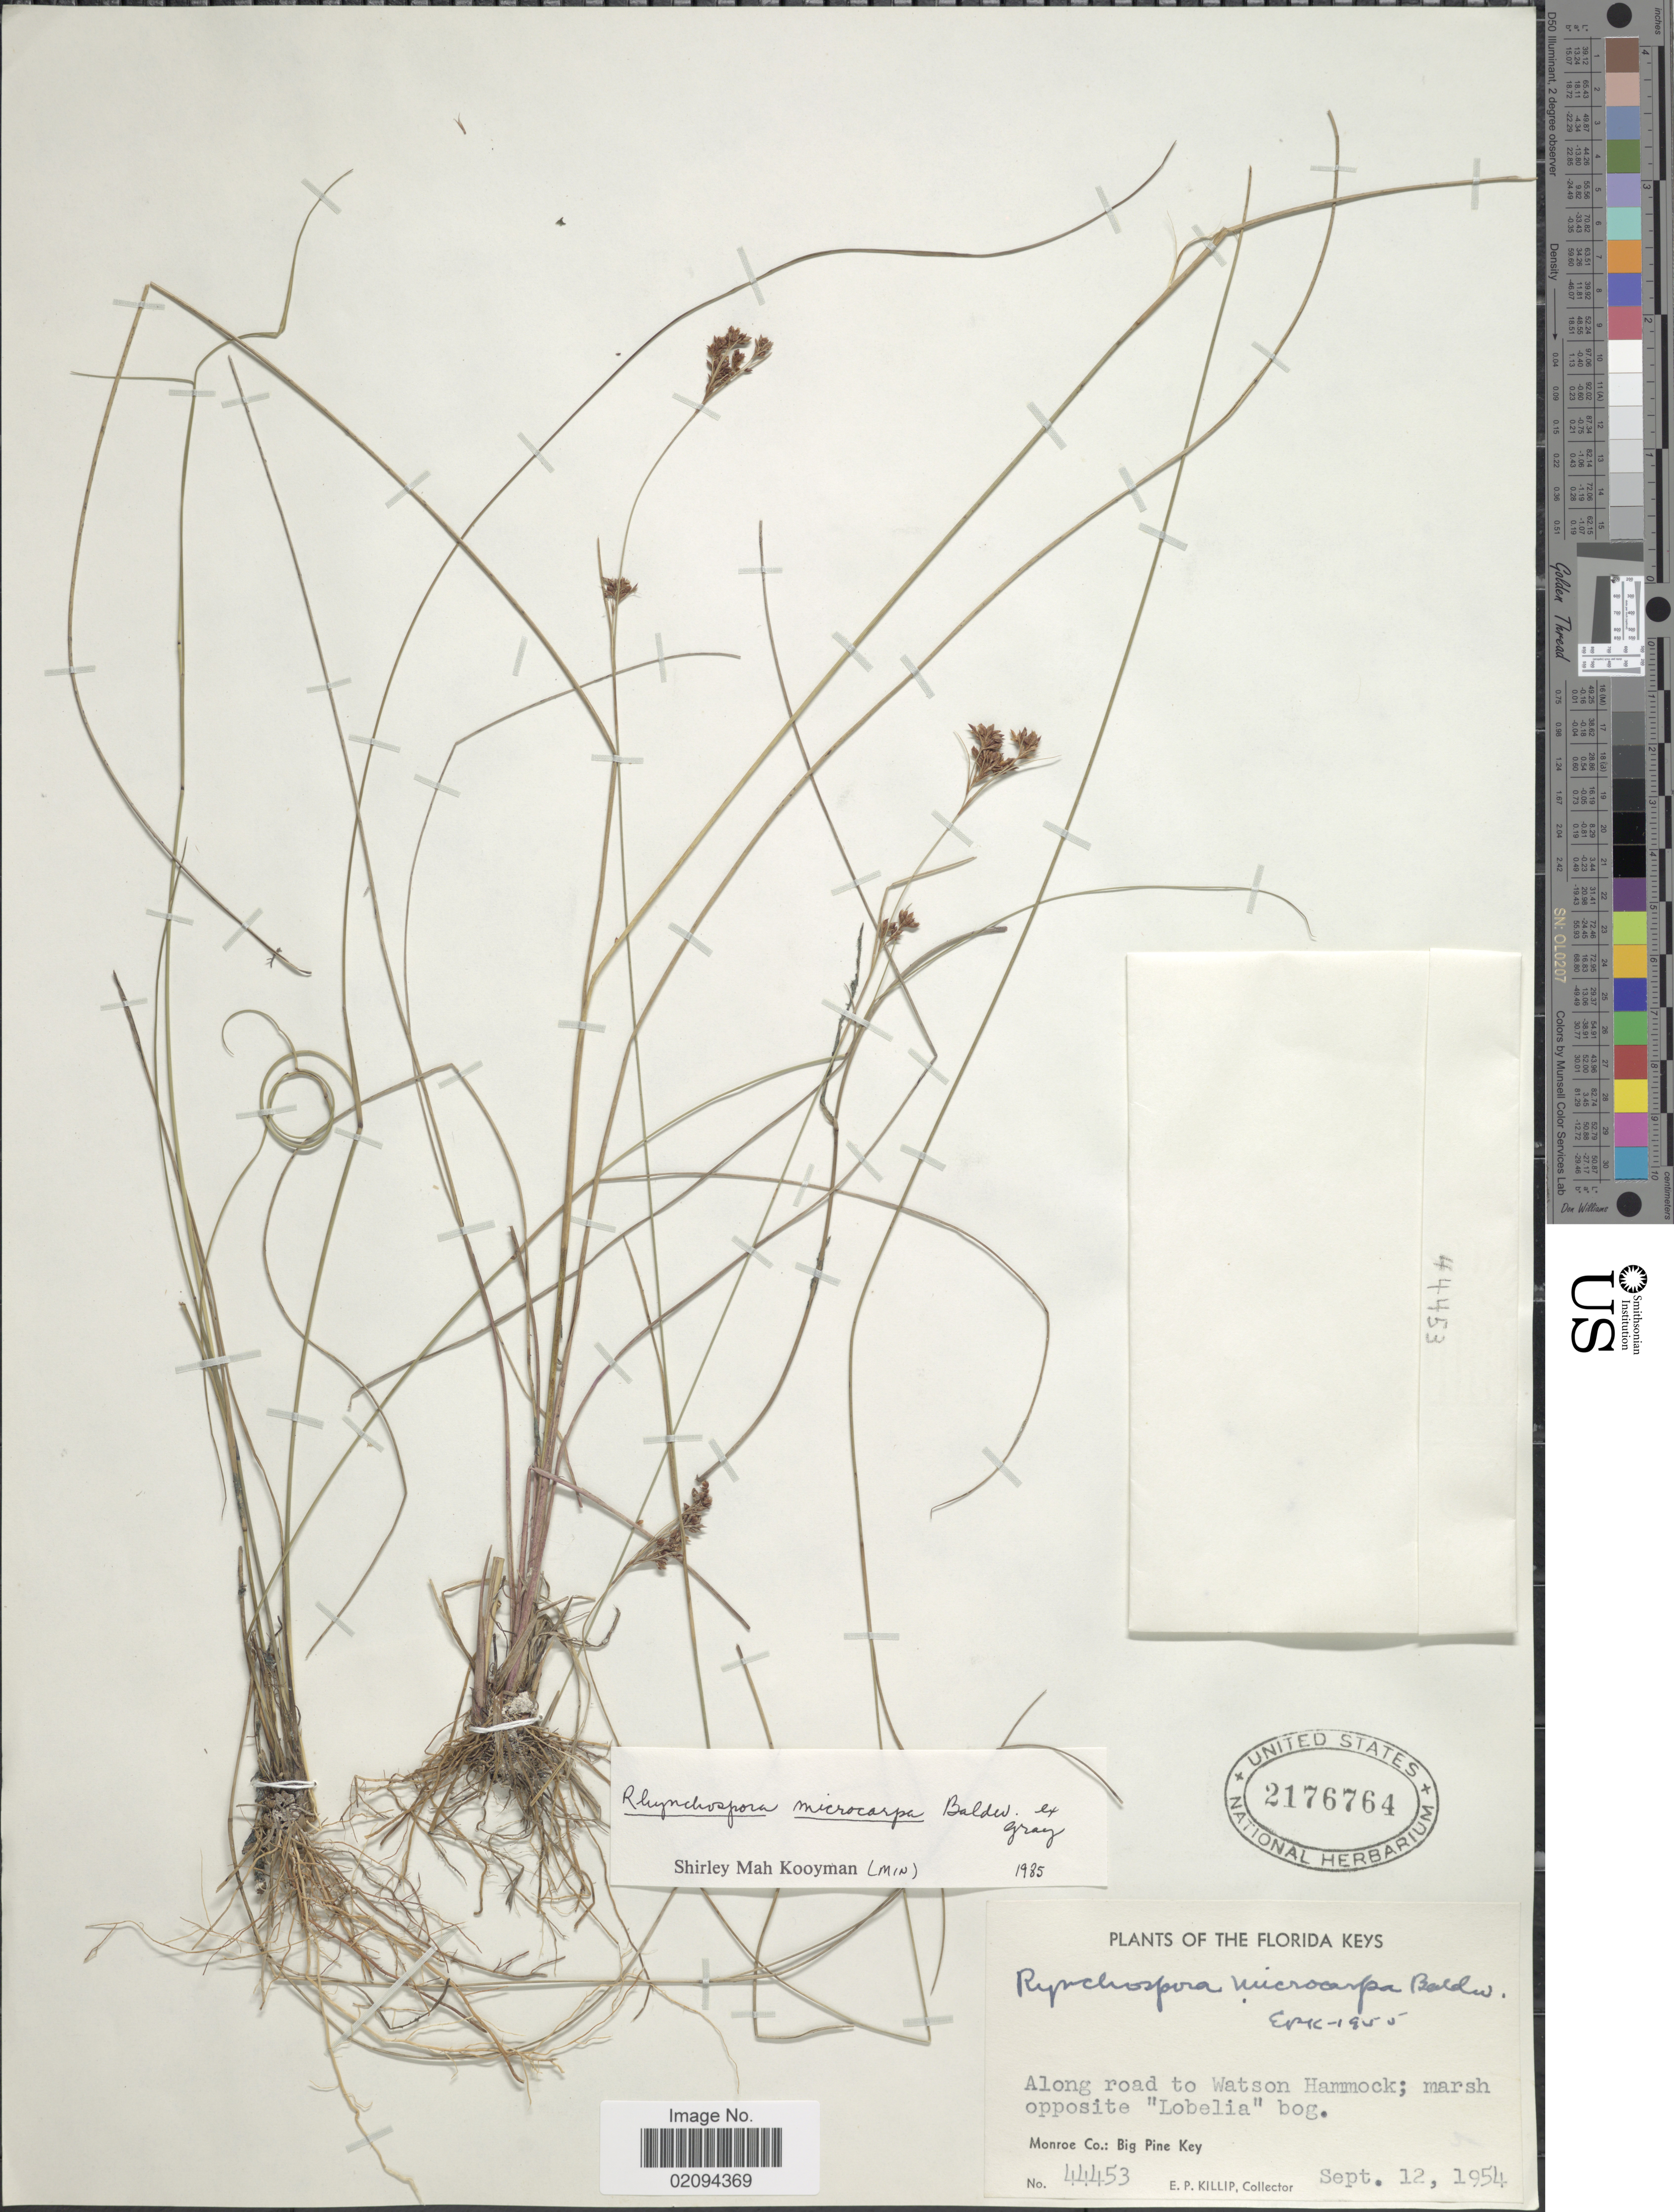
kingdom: Plantae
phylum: Tracheophyta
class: Liliopsida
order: Poales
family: Cyperaceae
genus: Rhynchospora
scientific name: Rhynchospora microcarpa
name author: Baldwin ex A. Gray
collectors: E. P. Killip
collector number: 44453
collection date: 1954-09-12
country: United States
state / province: Florida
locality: Florida Keys. Along road to Watson Hammock; marsh opposite "Lobelia" bog. Monroe Co.: Big Pine Key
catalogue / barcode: US 2176764